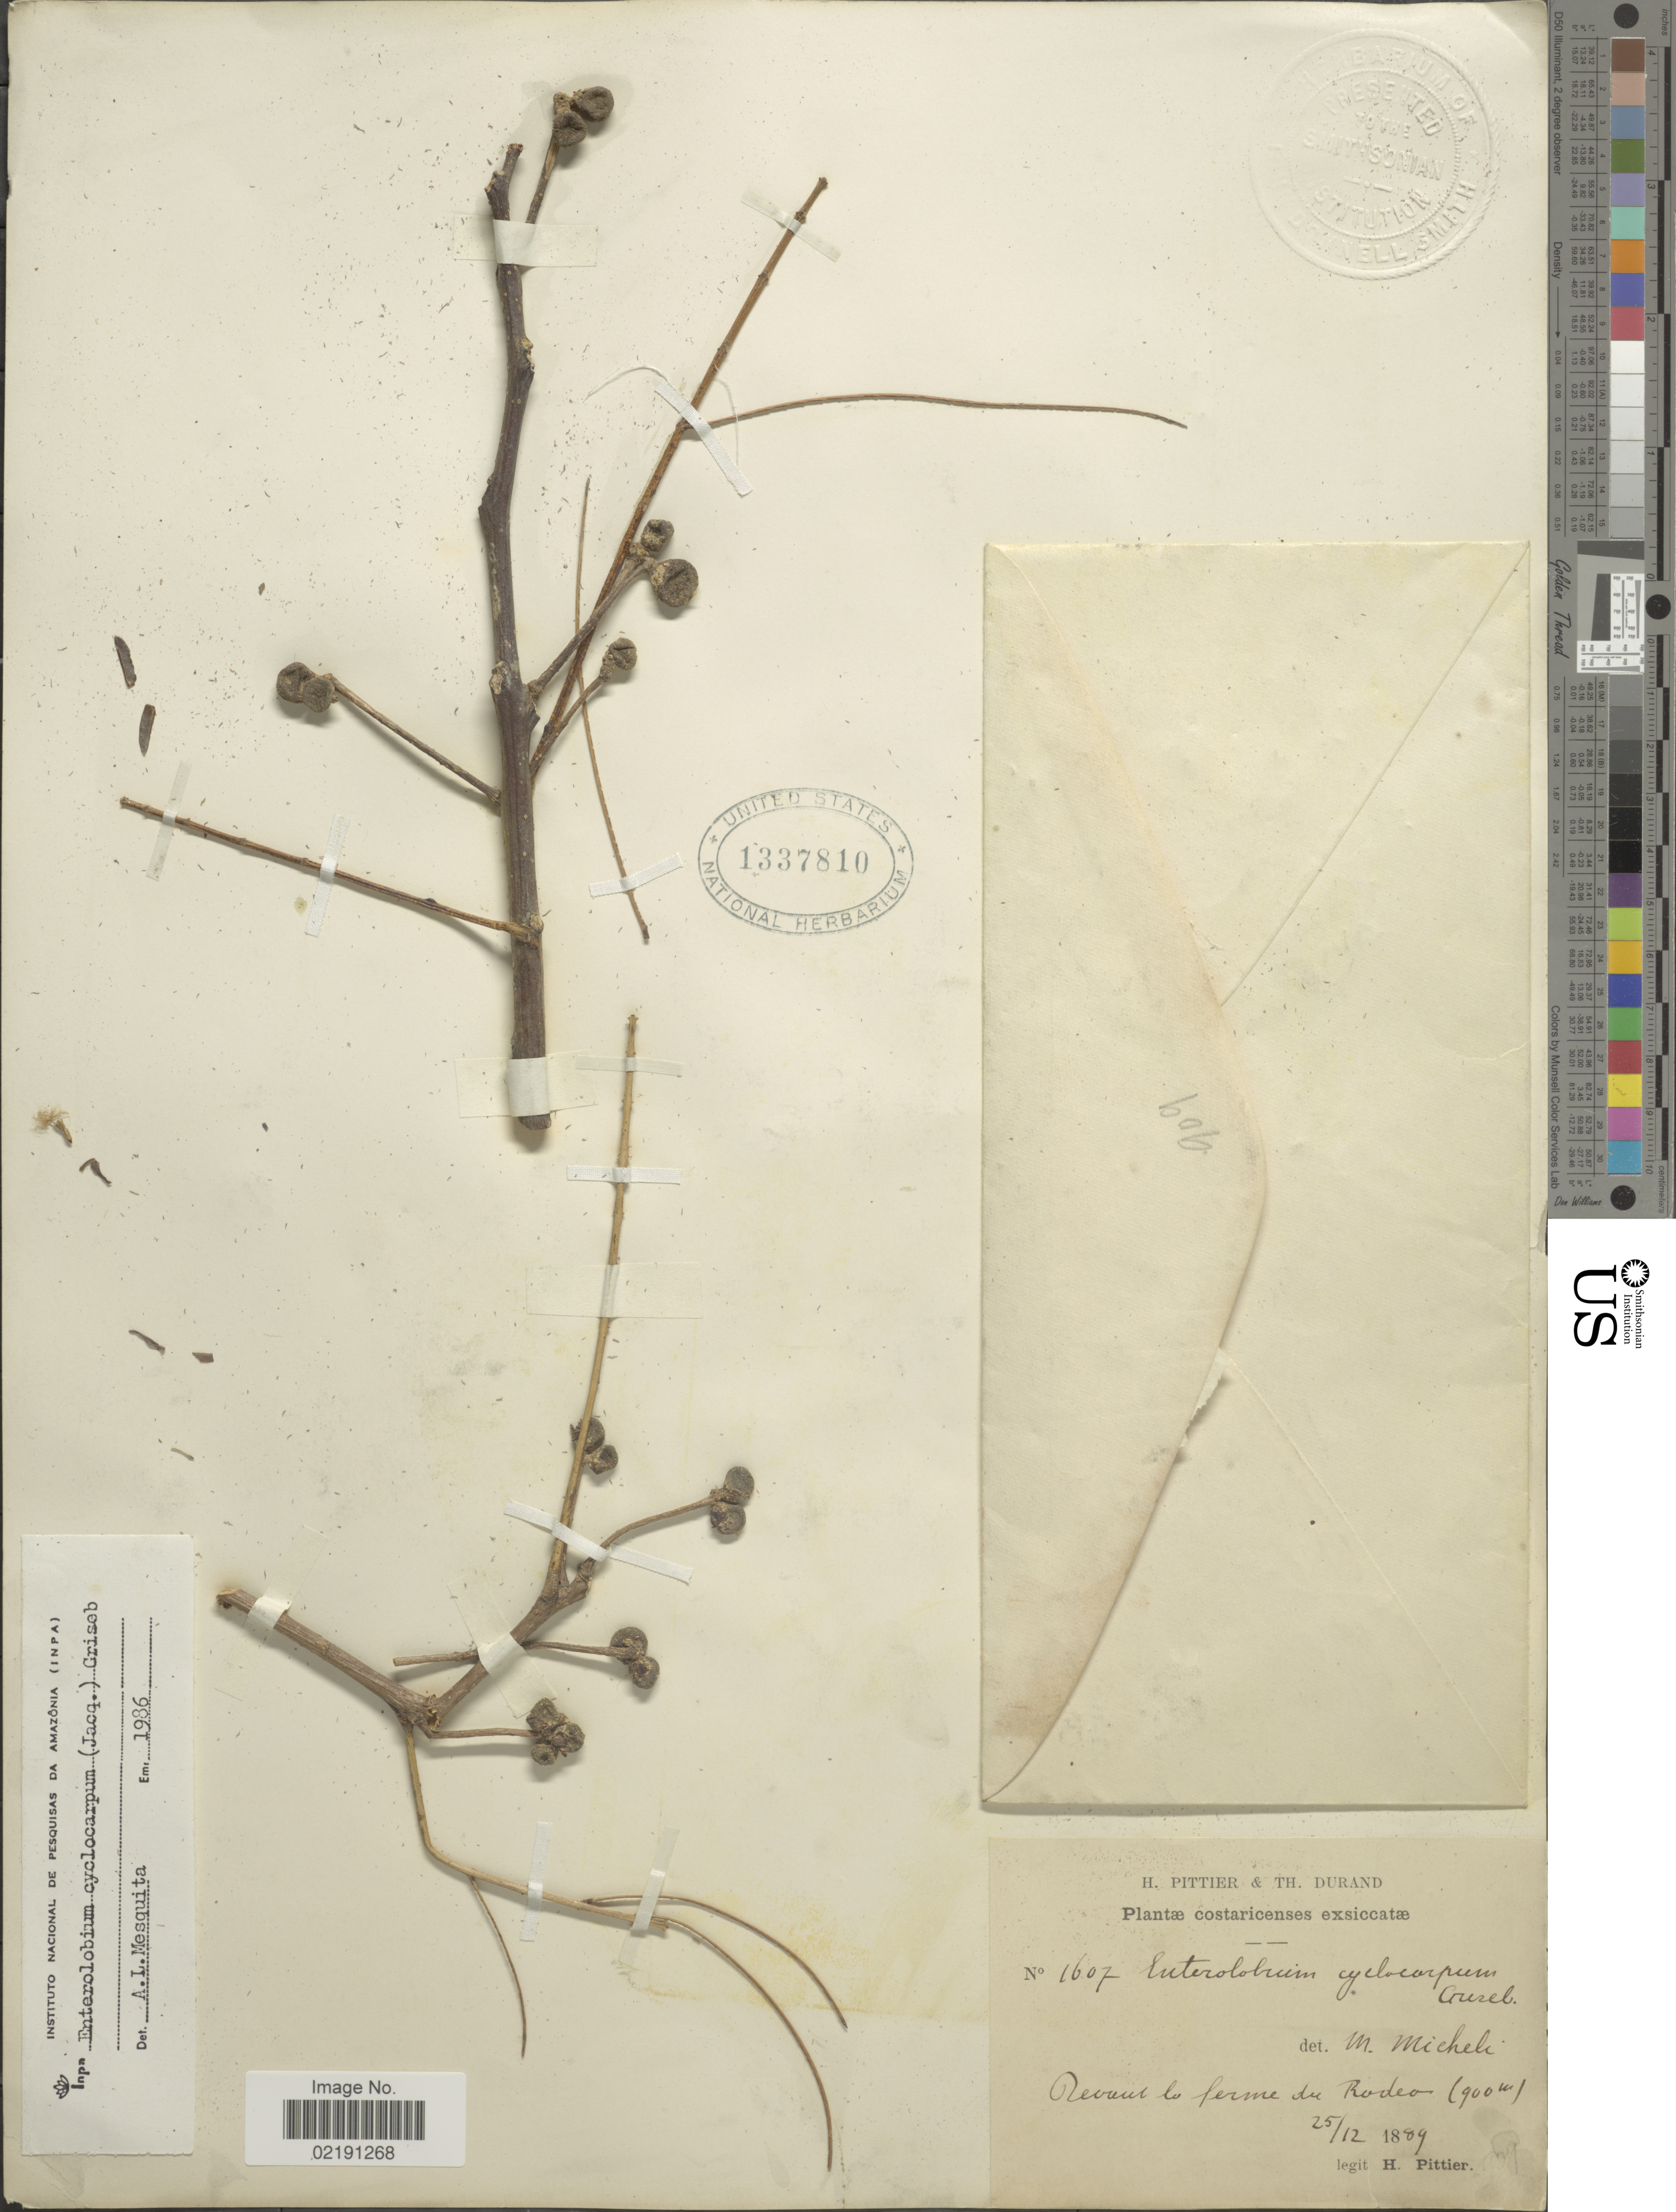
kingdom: Plantae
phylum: Tracheophyta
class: Magnoliopsida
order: Fabales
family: Fabaceae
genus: Enterolobium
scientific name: Enterolobium cyclocarpum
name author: (Jacq.) Griseb.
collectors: H. F. Pittier & T. Durand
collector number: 1607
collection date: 1889-12-25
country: Costa Rica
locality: Revuul la ferme du Rodeo.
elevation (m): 900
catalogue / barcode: US 1337810